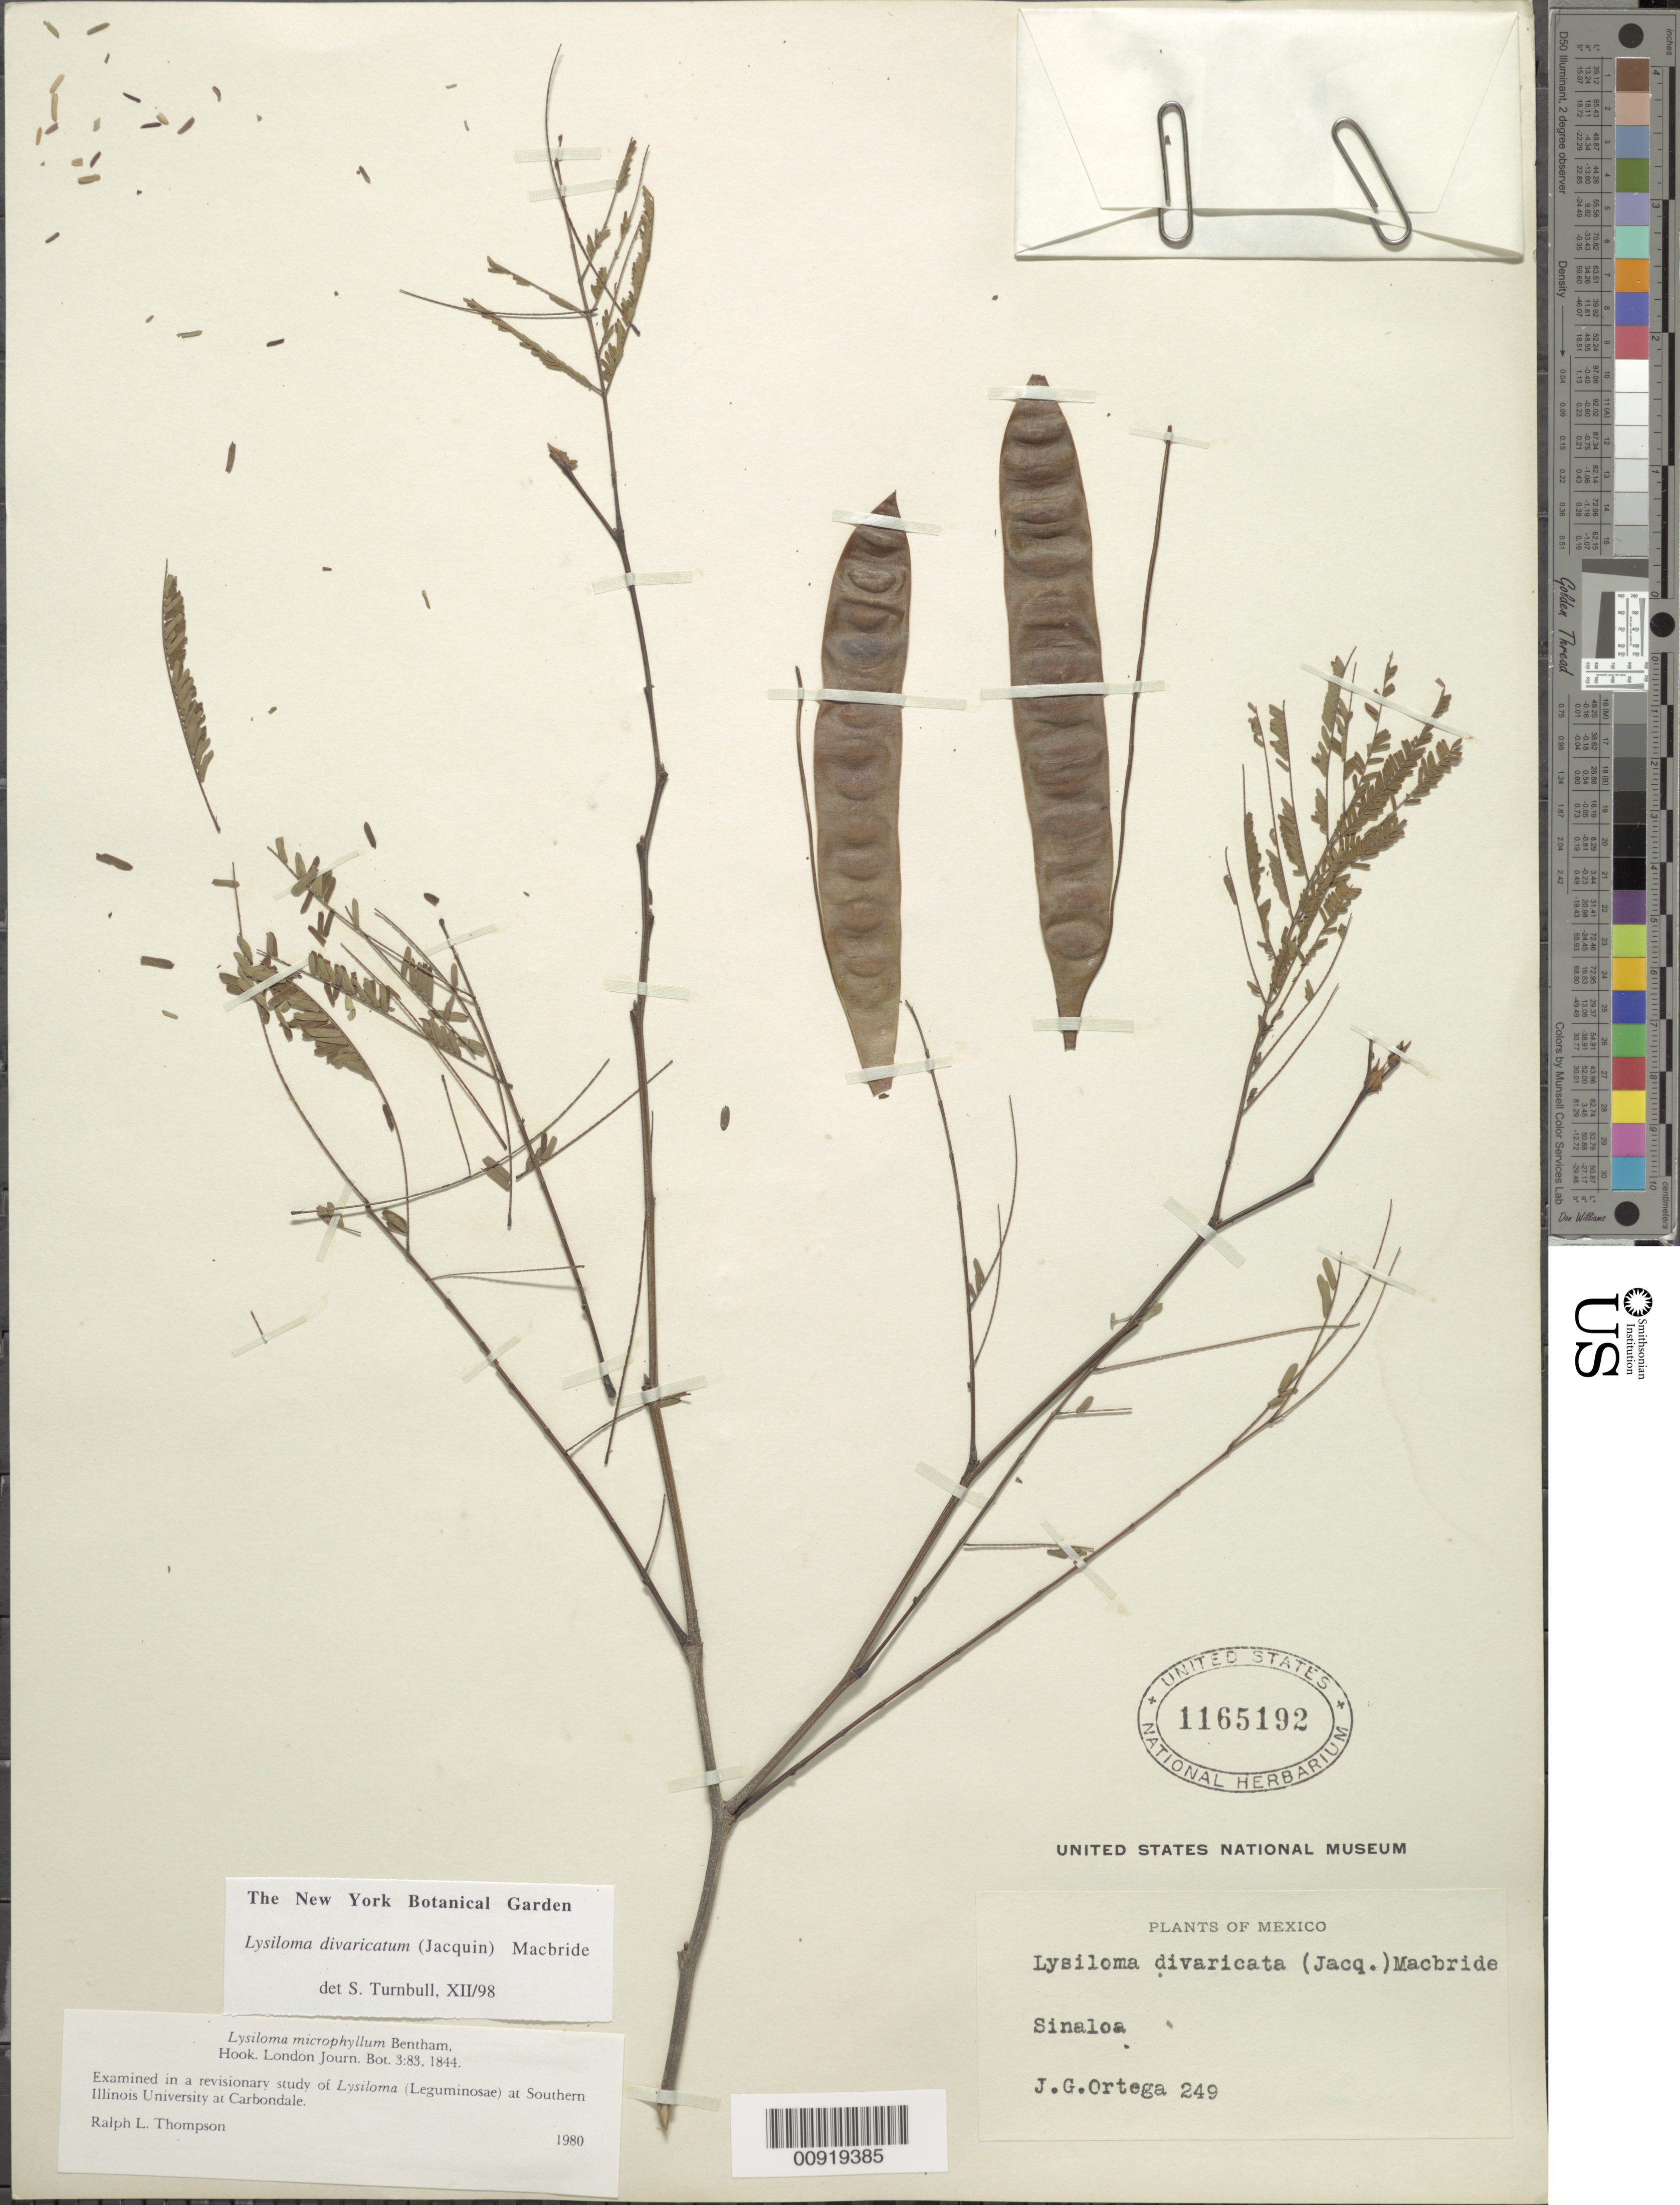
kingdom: Plantae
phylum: Tracheophyta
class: Magnoliopsida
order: Fabales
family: Fabaceae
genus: Lysiloma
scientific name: Lysiloma divaricatum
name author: (Jacq.) J.F. Macbr.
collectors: J. Ortega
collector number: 249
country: Mexico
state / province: Sinaloa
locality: Sinaloa.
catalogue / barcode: US 1165192